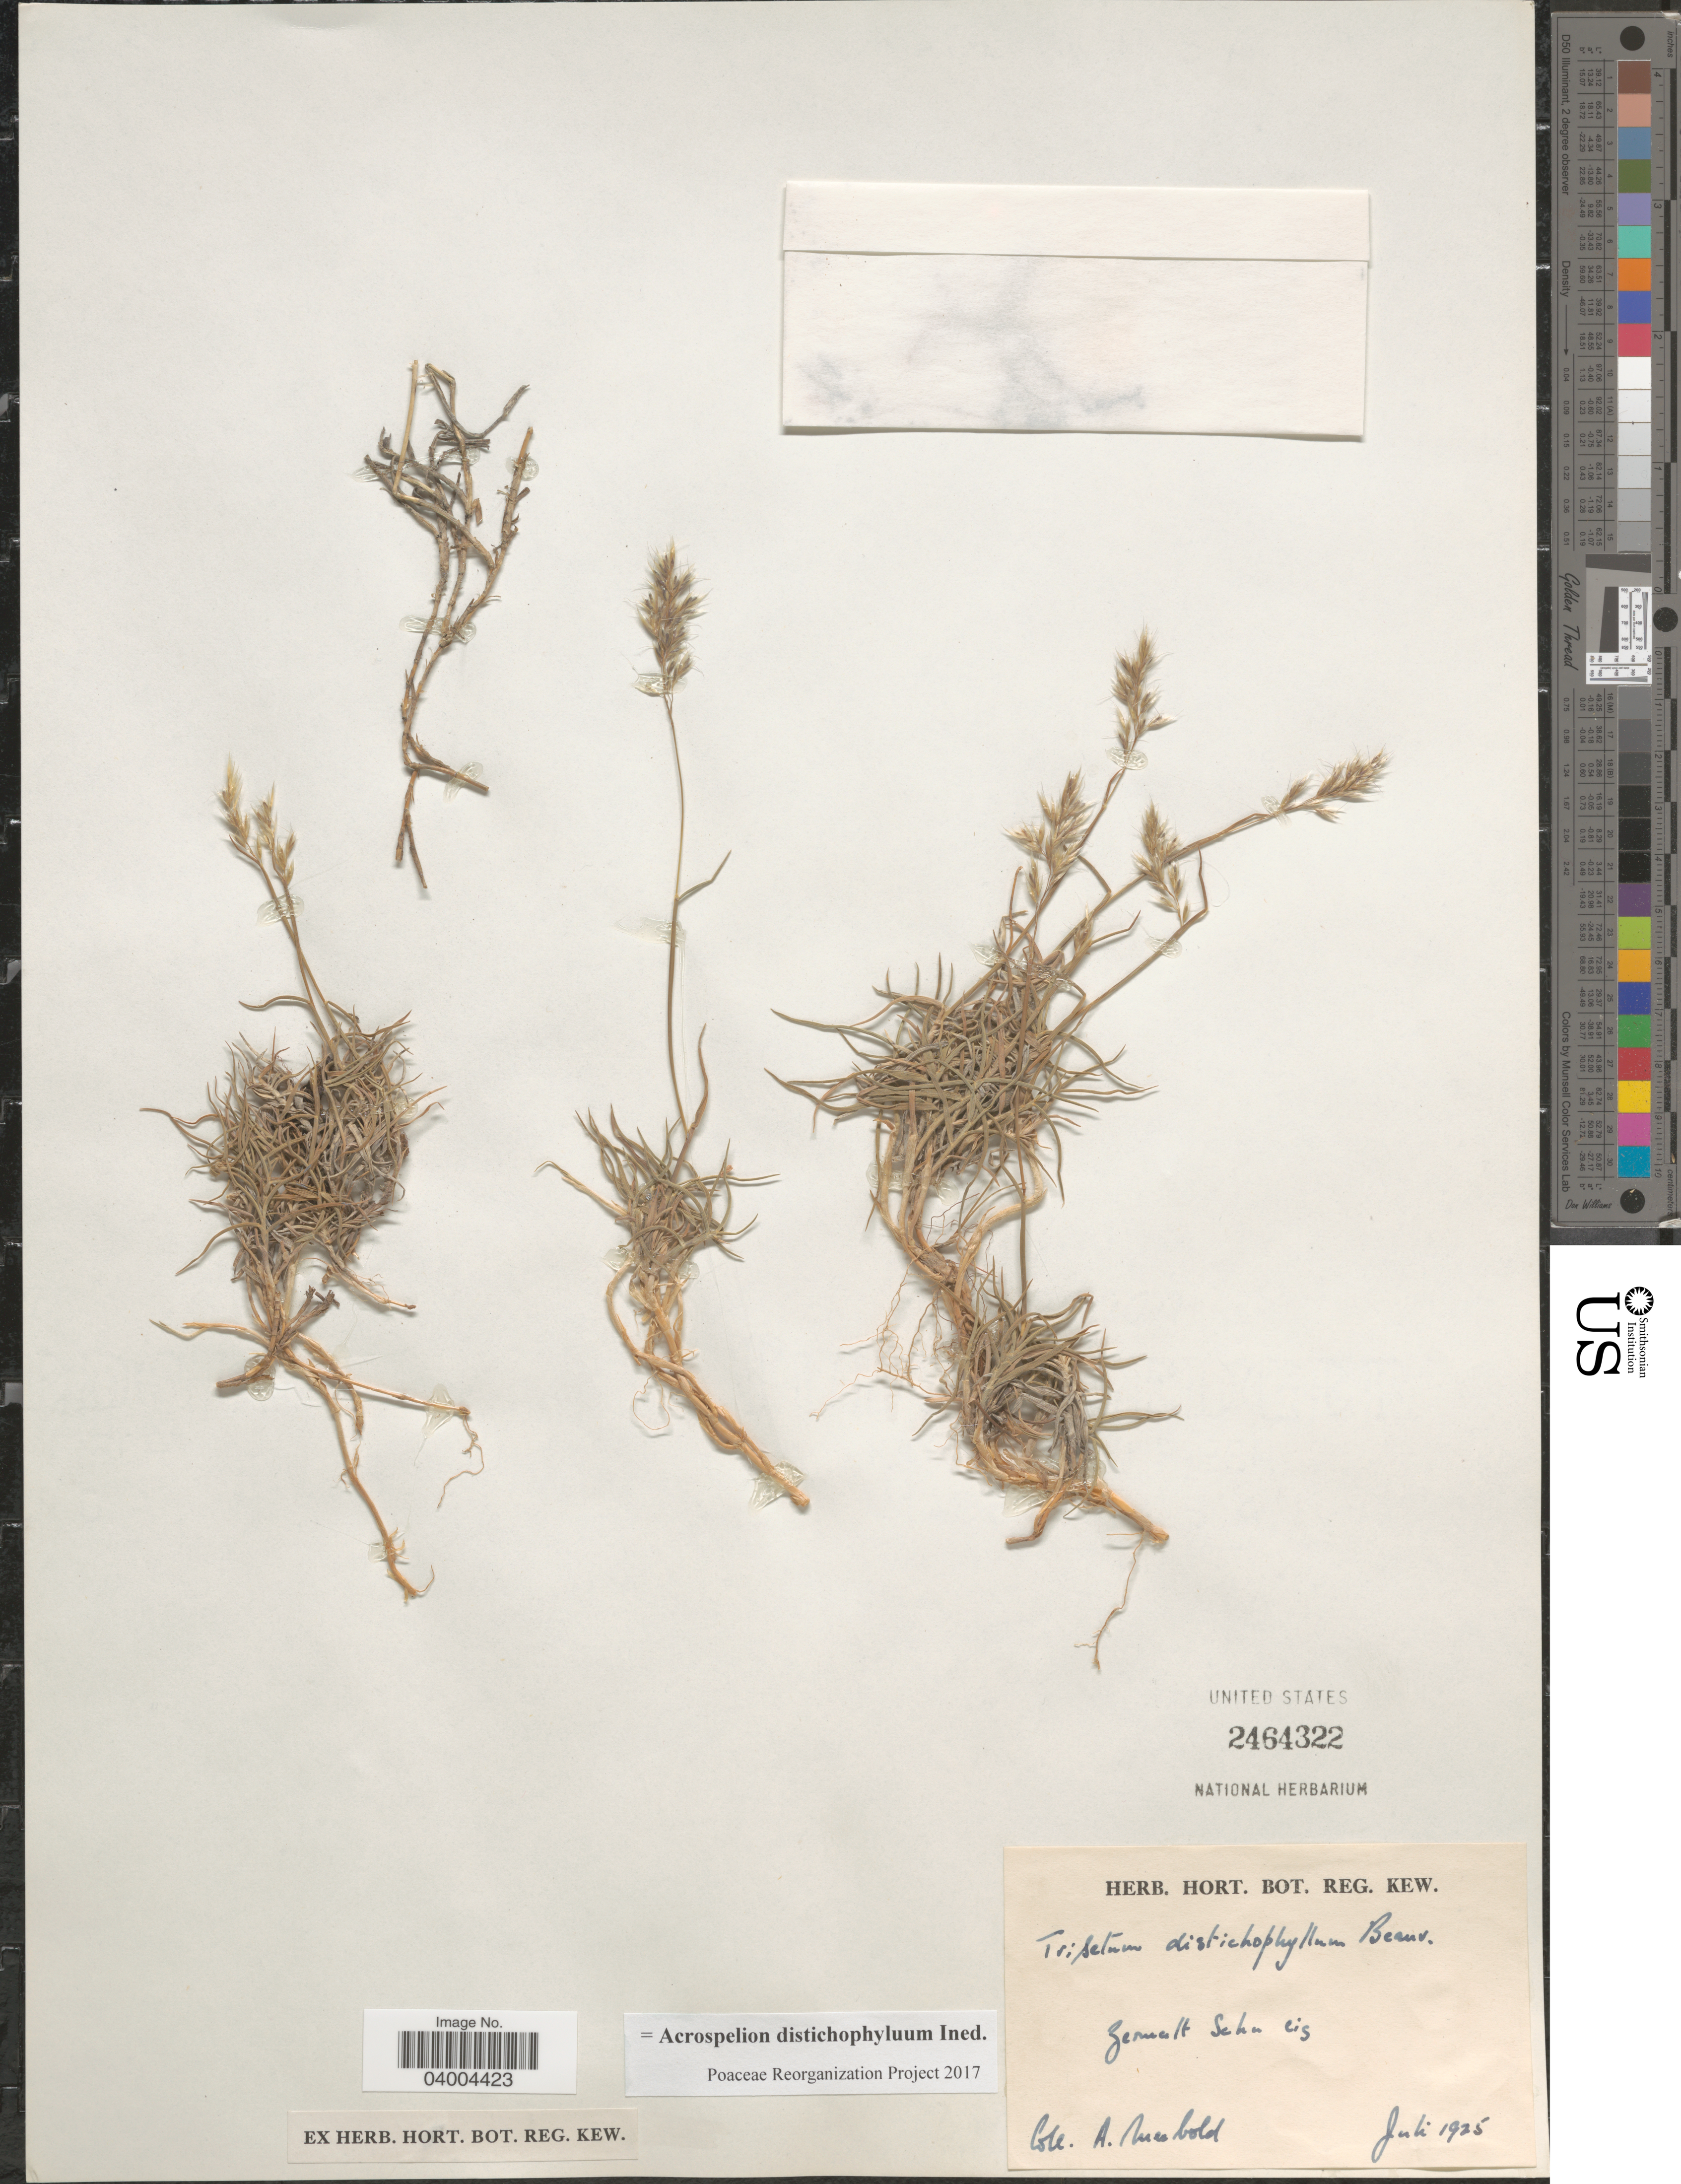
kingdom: Plantae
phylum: Tracheophyta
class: Liliopsida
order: Poales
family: Poaceae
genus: Acrospelion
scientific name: Acrospelion distichophyllum ined.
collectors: A. Newbold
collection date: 1925-07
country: Switzerland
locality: Zermatt Schweiz.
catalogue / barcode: US 2464322